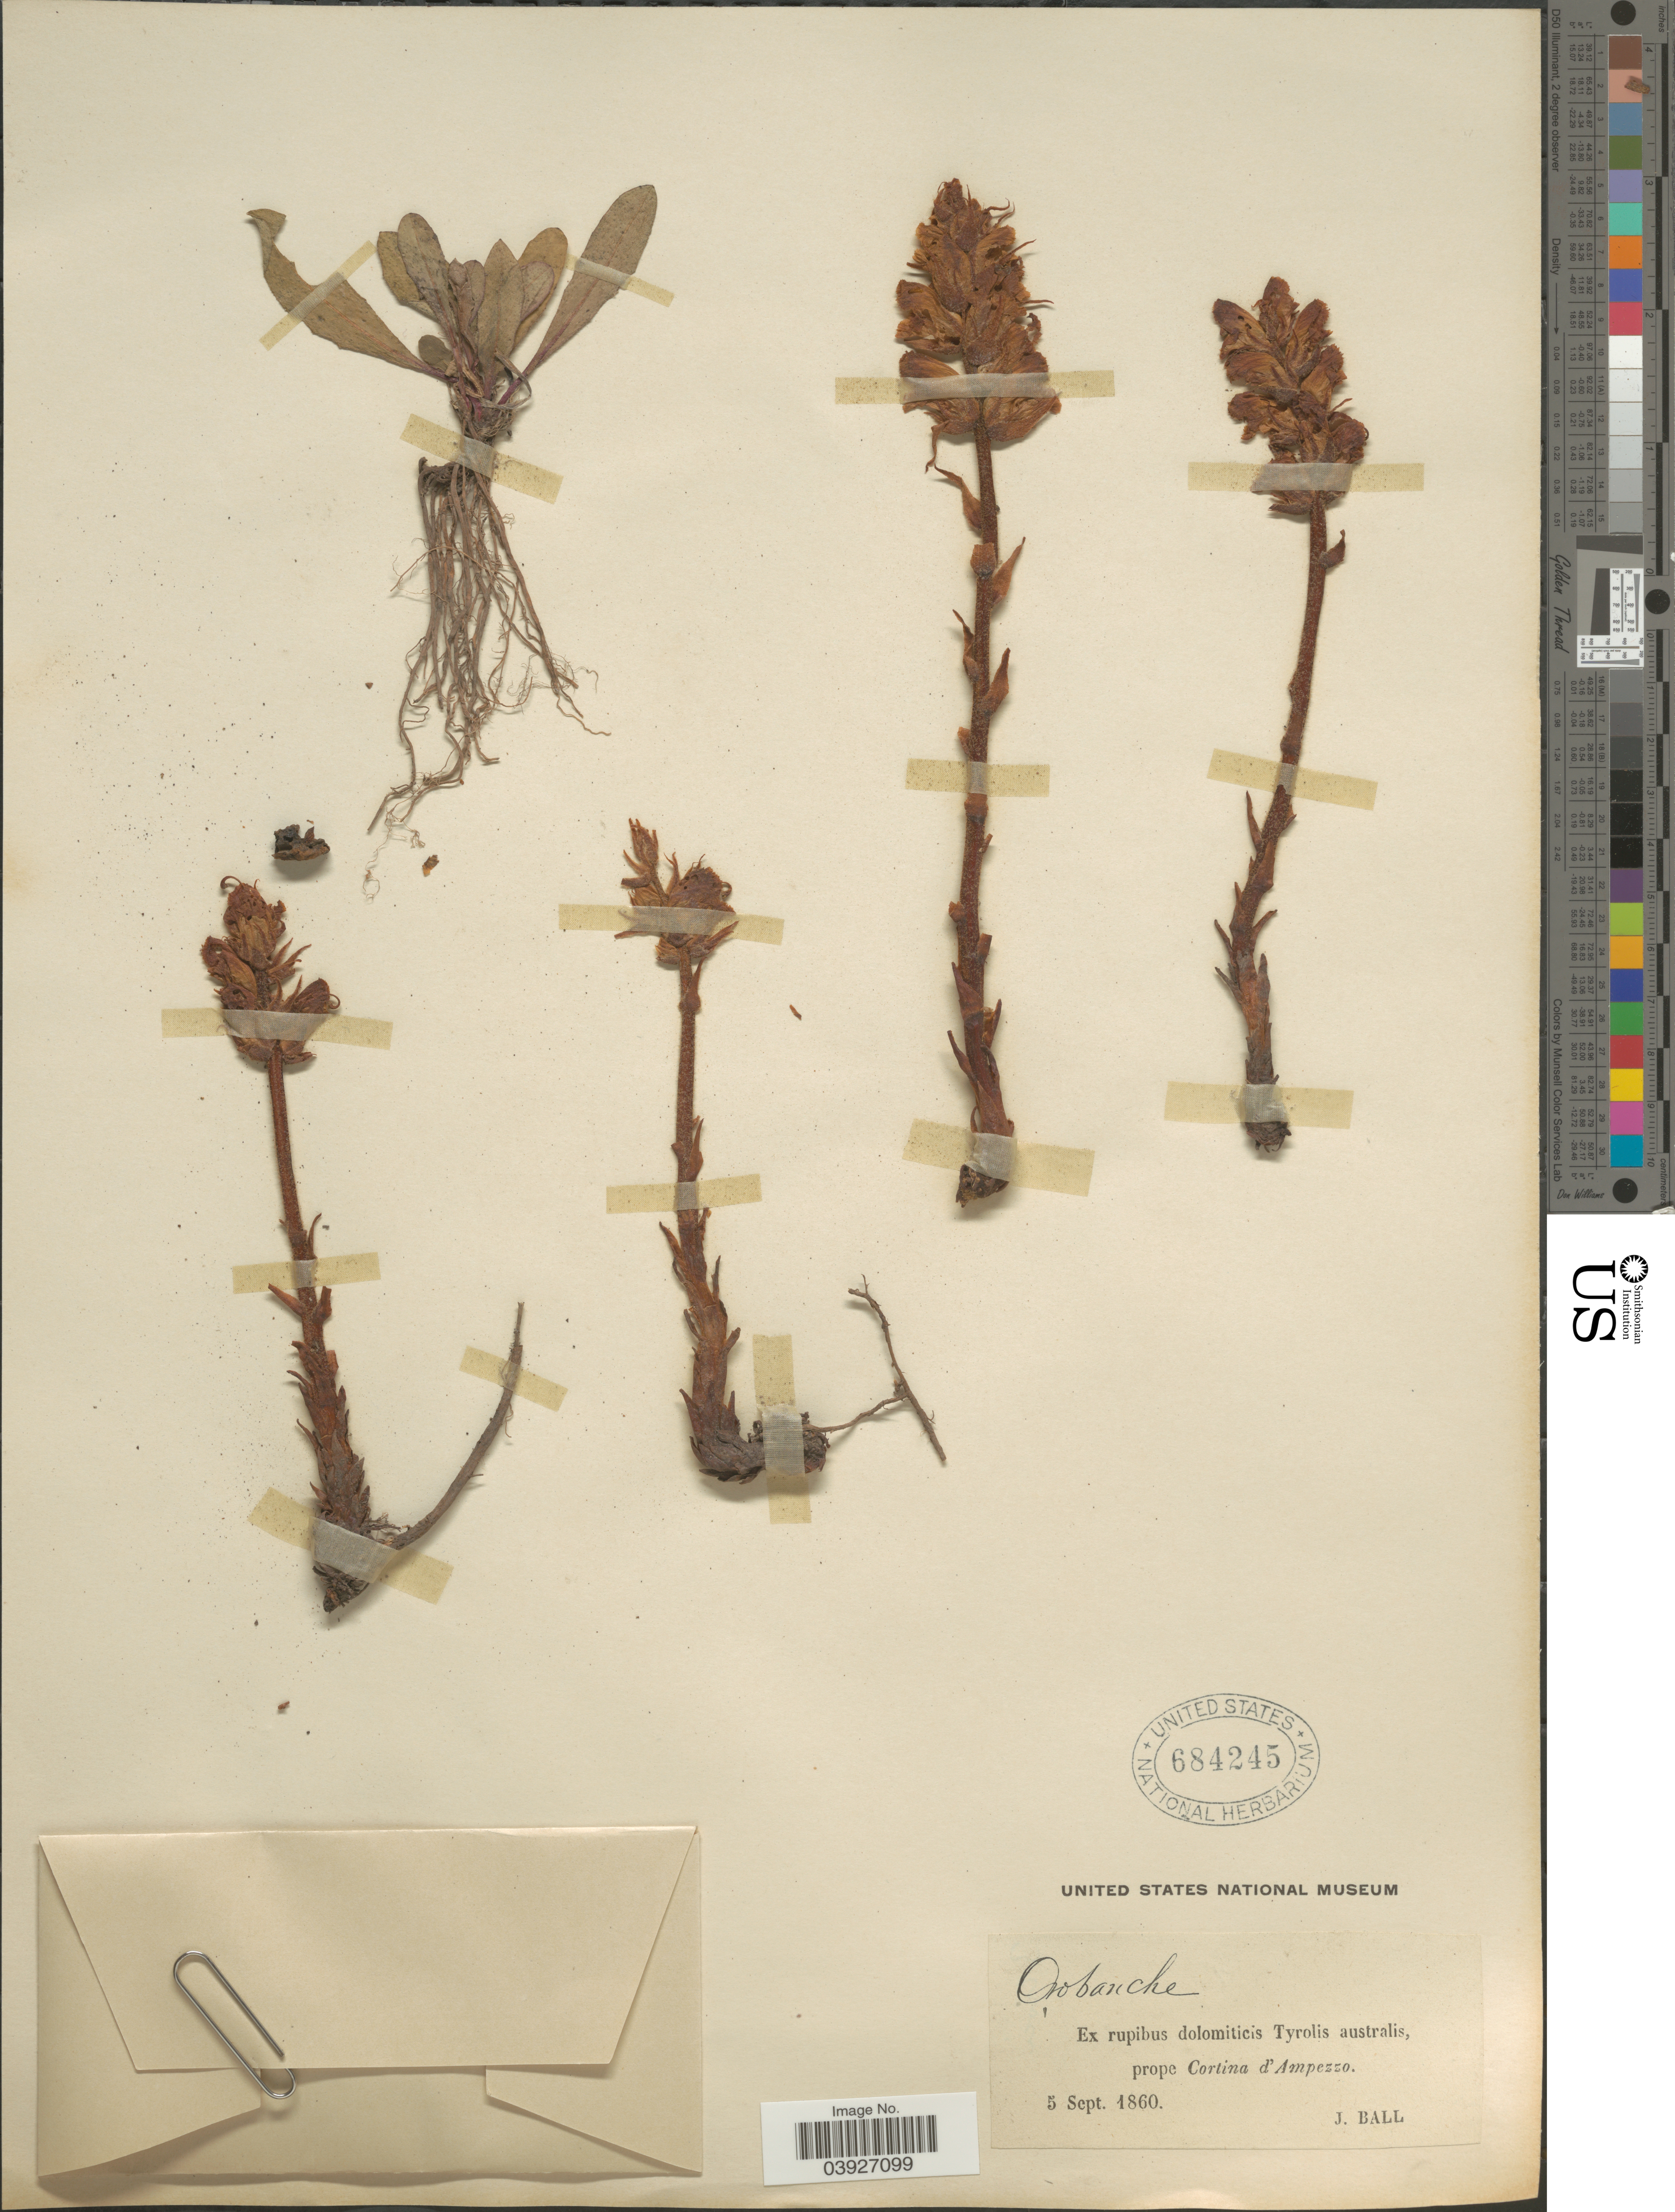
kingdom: Plantae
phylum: Tracheophyta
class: Magnoliopsida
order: Lamiales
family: Orobanchaceae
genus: Epifagus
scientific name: Epifagus sp.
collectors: J. Ball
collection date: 1860-09-05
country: Italy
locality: Ex rupibus dolomiticis Tyrolis australis, prope Cortina d'Ampezzo.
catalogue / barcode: US 684245